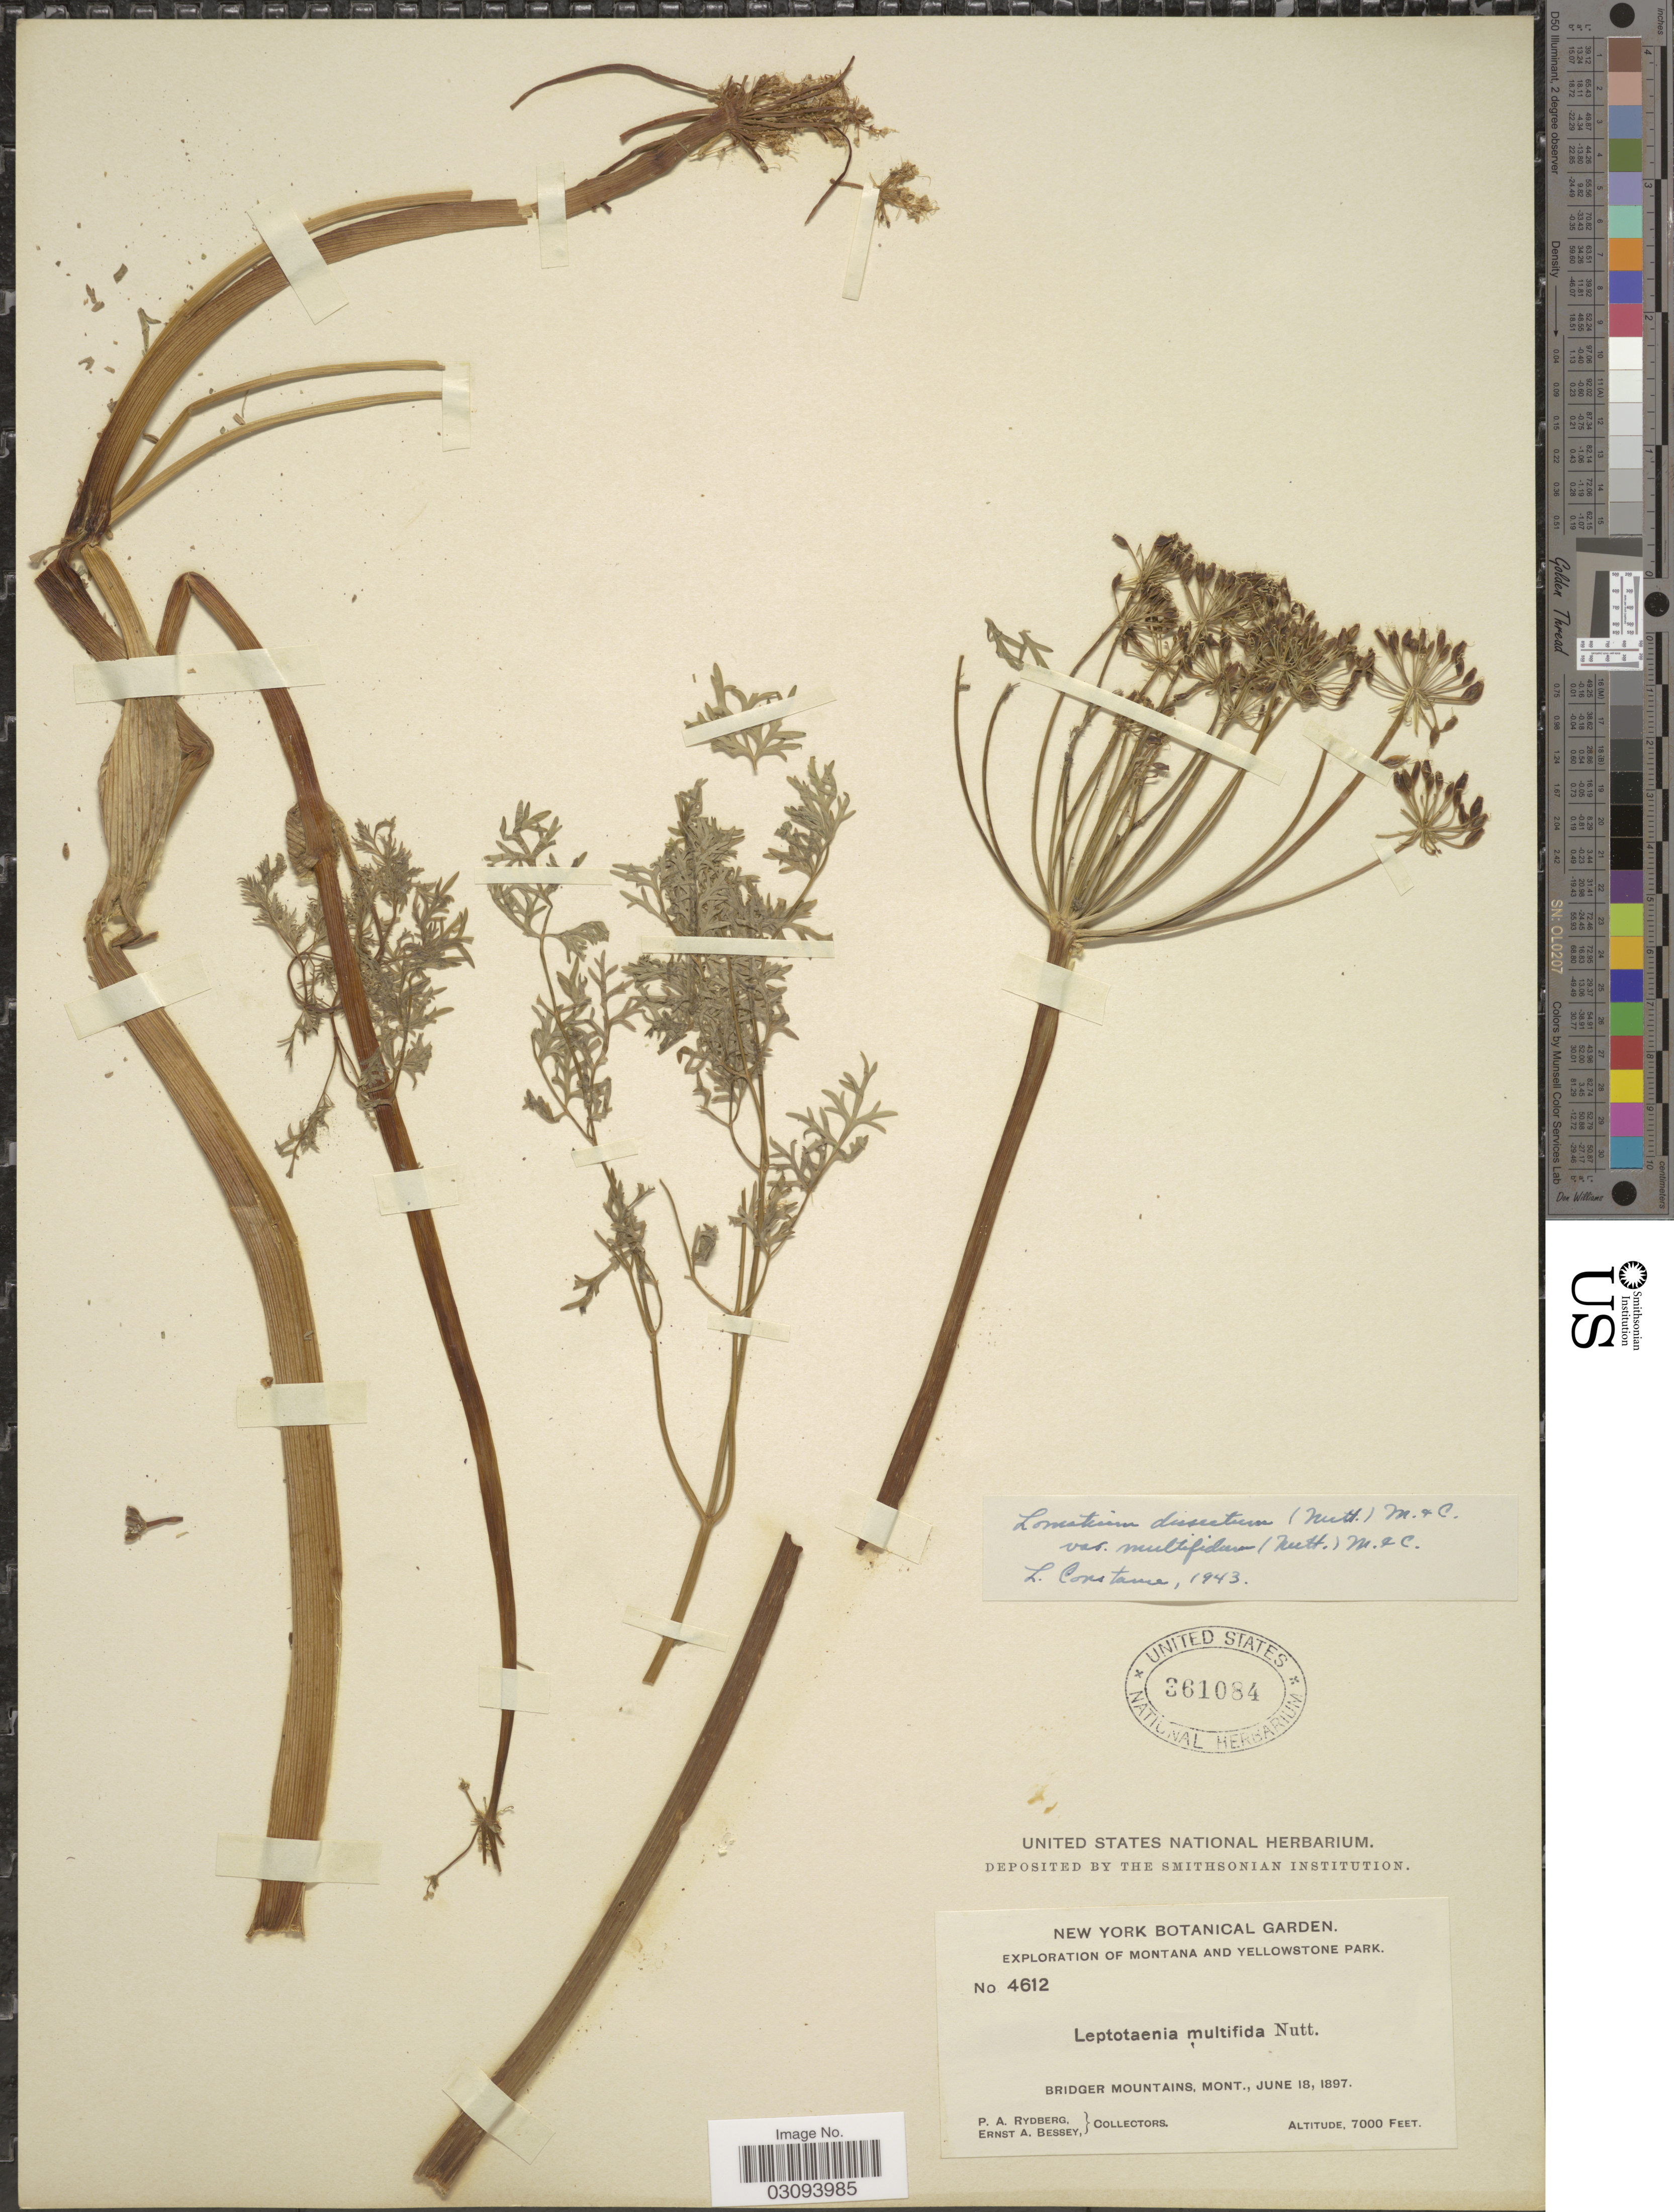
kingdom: Plantae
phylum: Tracheophyta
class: Magnoliopsida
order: Apiales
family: Apiaceae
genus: Lomatium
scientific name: Lomatium dissectum var. multifidum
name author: (Nutt.) Mathias & Constance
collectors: P. A. Rydberg & E. A. Bessey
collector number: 4612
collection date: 1897-06-18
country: United States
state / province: Montana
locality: Montana and Yellowstone Park. Bridger Mountains.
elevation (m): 2134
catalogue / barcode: US 361084